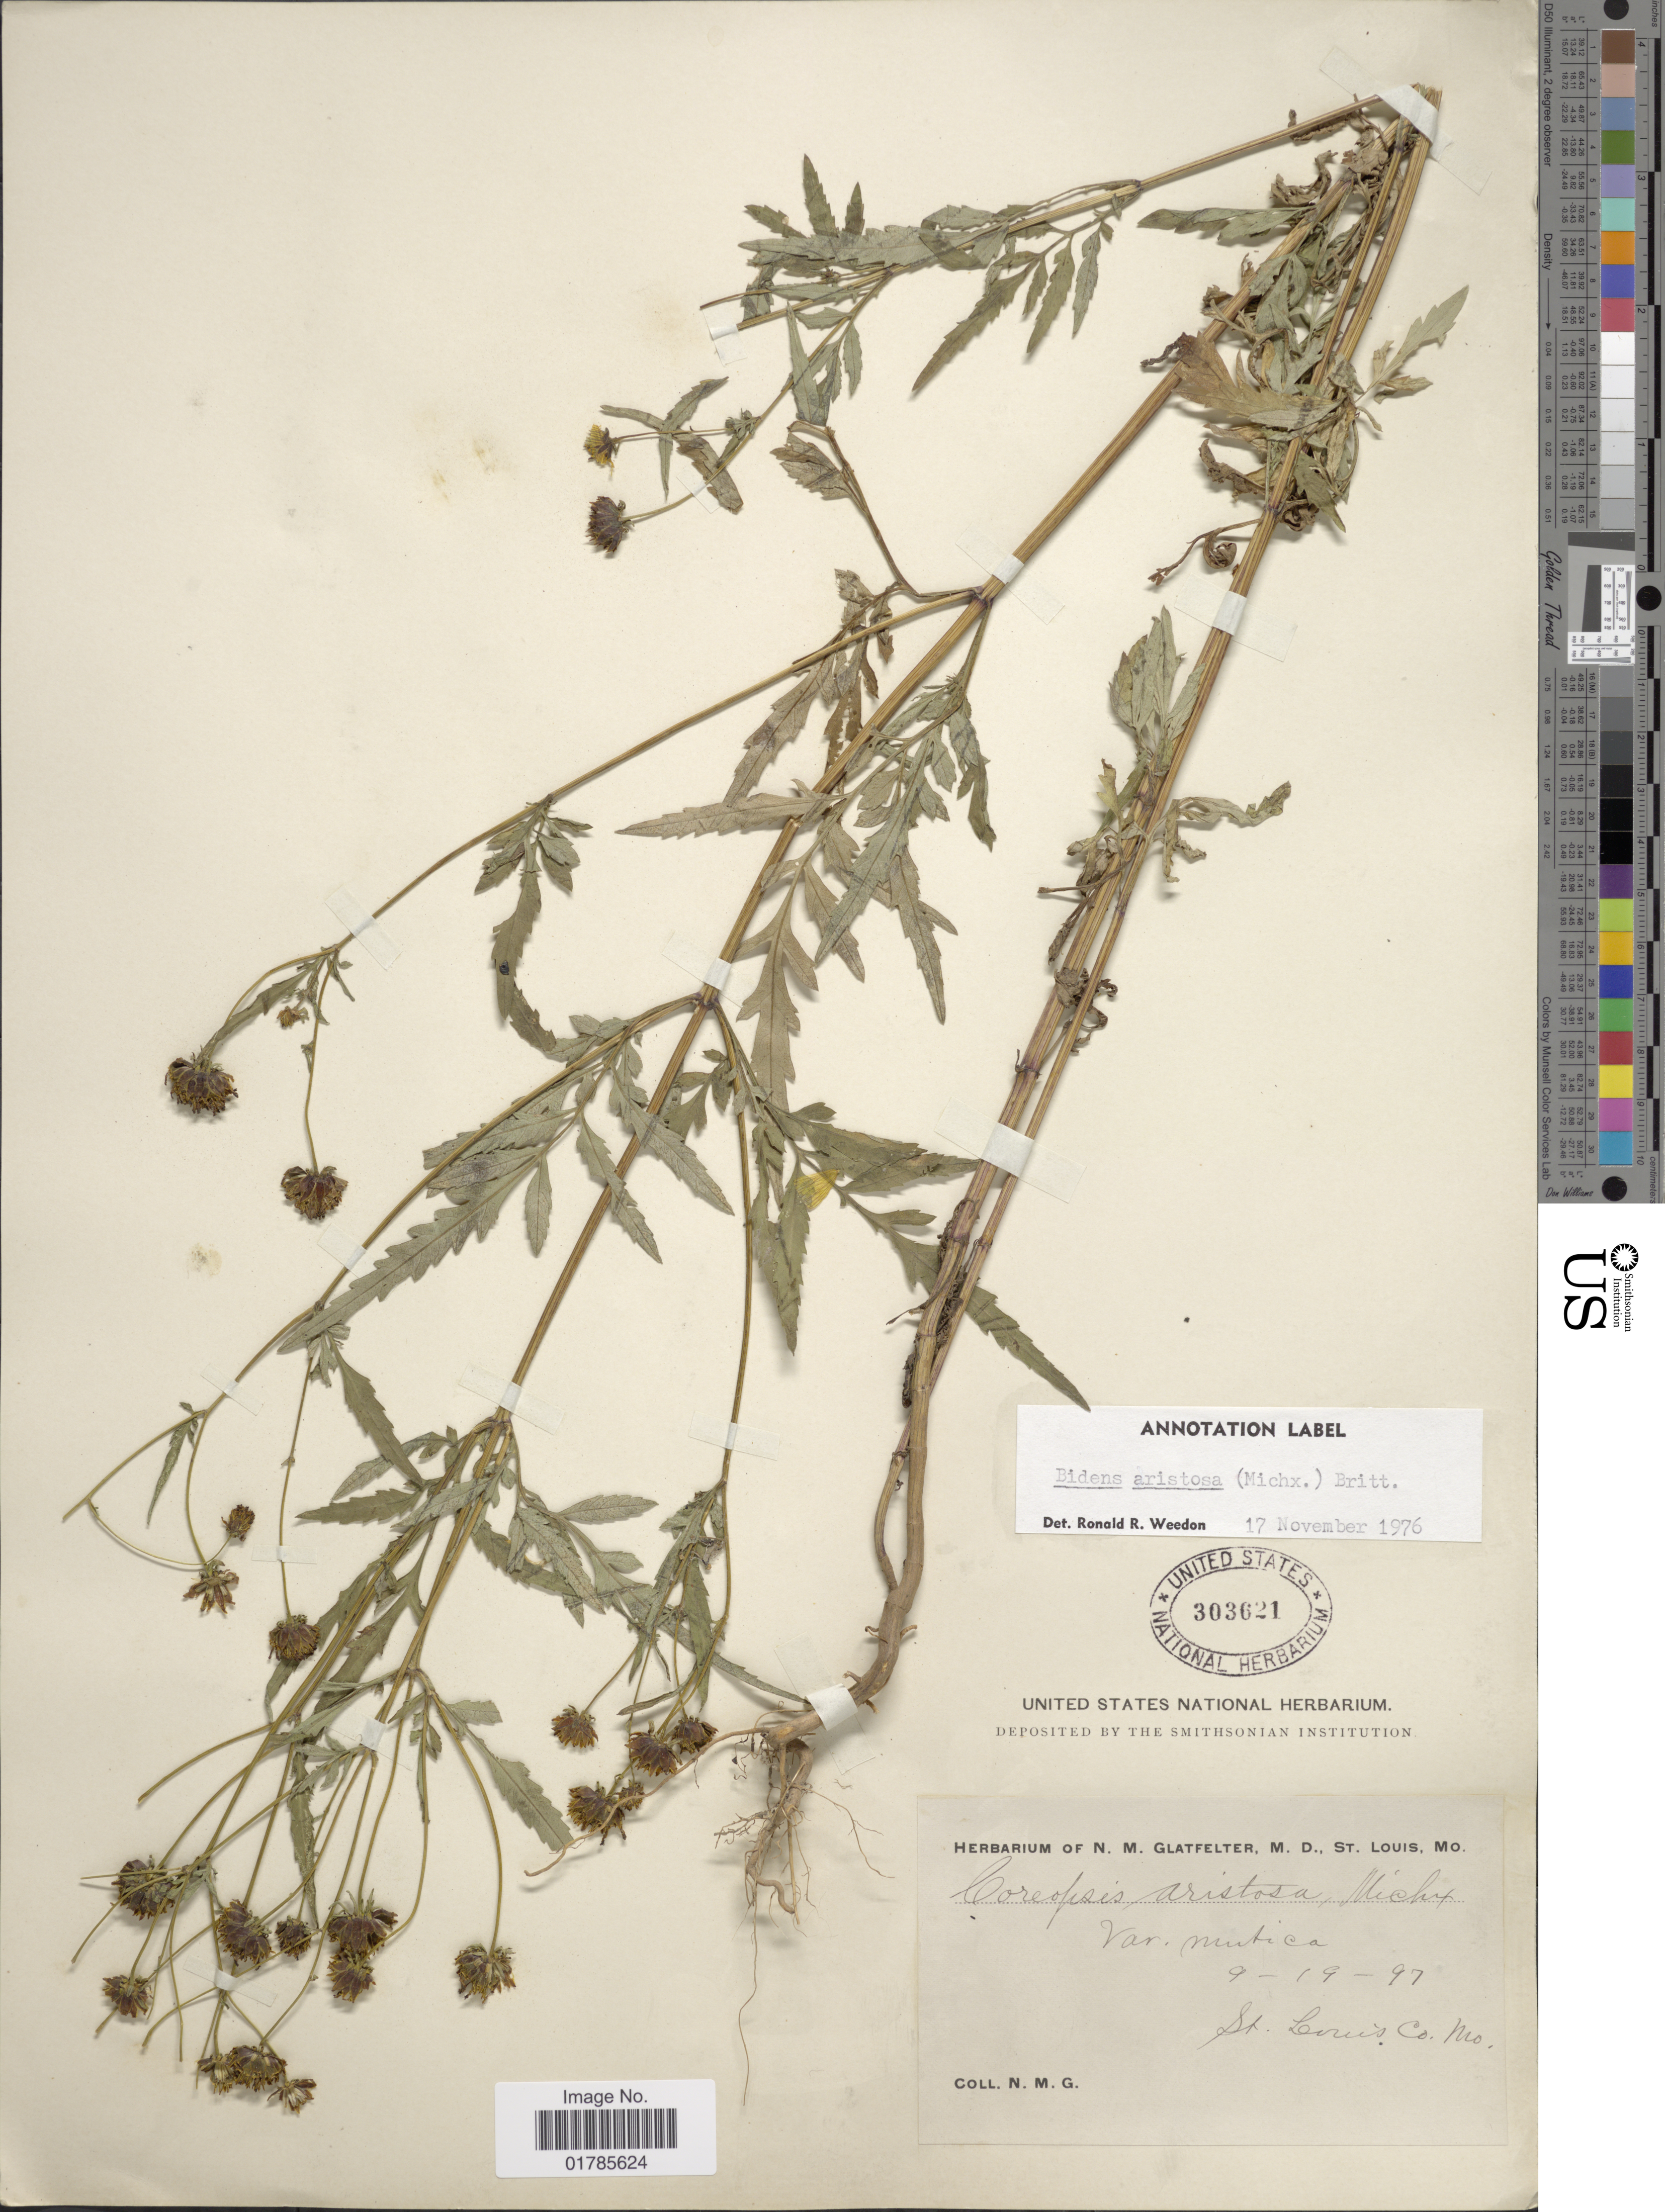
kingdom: Plantae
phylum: Tracheophyta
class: Magnoliopsida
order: Asterales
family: Asteraceae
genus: Bidens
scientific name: Bidens aristosa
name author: (Michx.) Britton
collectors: N. M. Glatfelter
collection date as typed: Transcribed d/m/y: 19/9/97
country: United States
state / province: Missouri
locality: St. Louis Co., Mo.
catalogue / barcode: US 303621